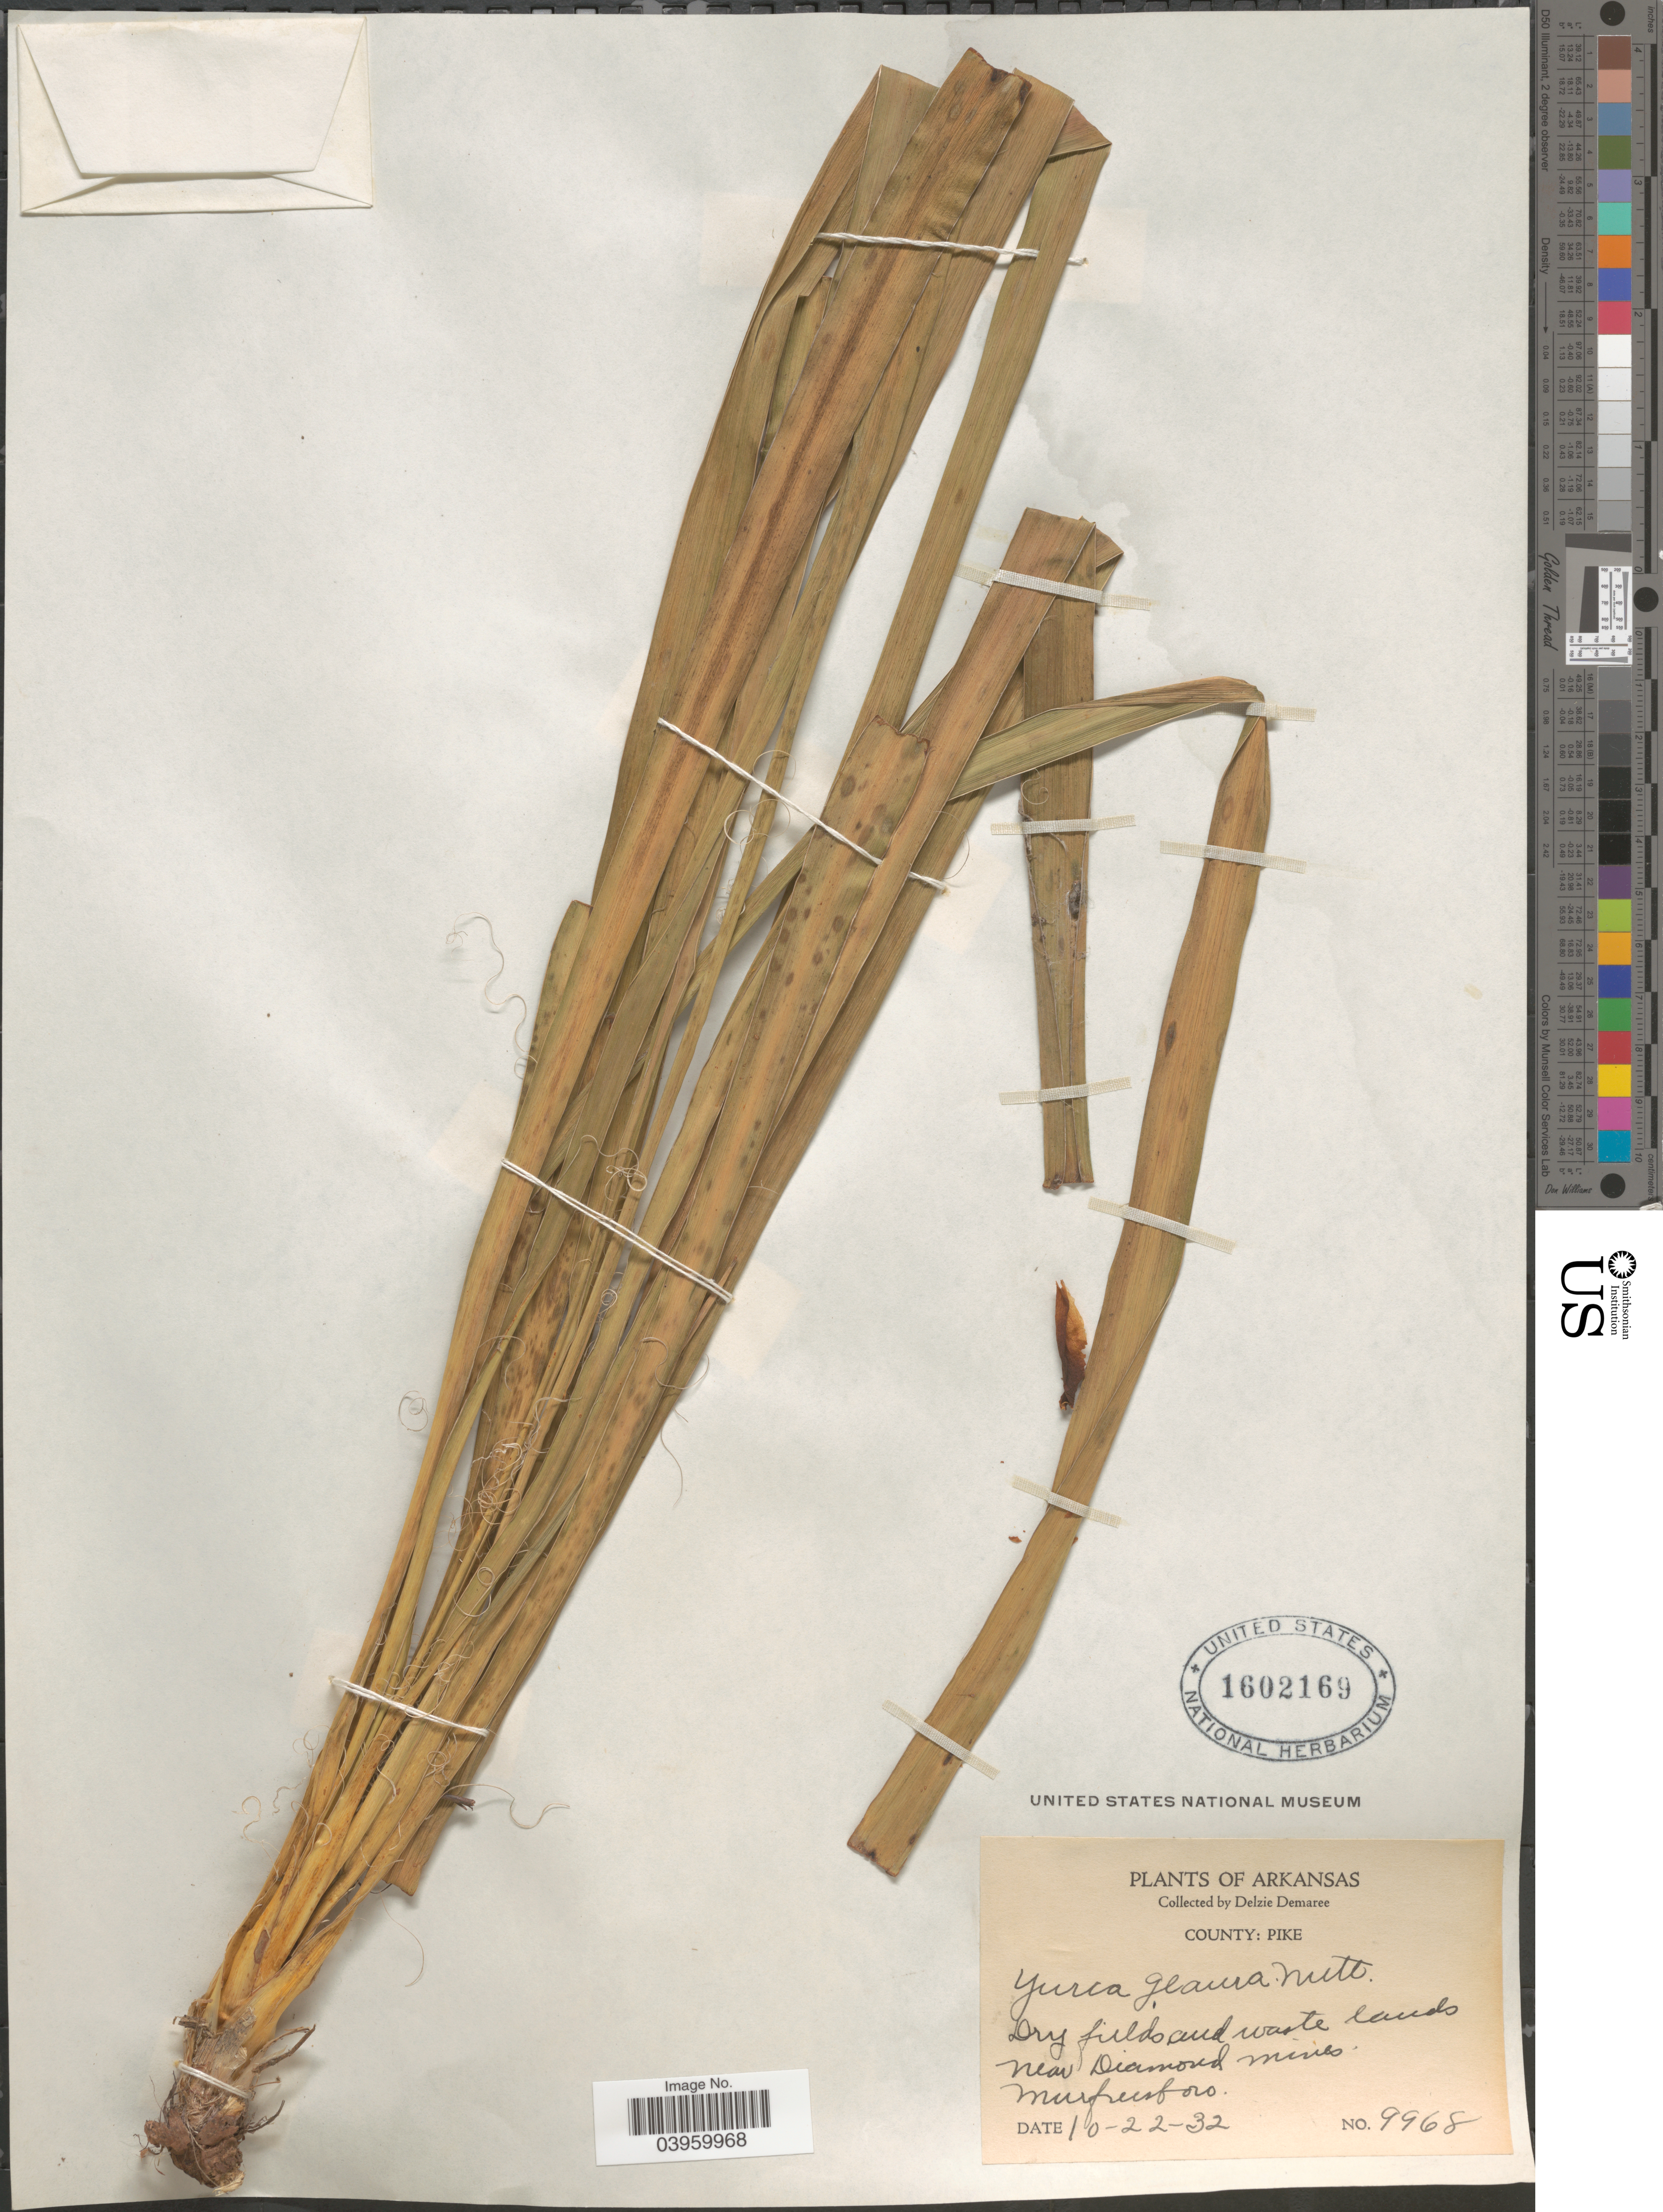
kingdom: Plantae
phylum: Tracheophyta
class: Liliopsida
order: Asparagales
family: Asparagaceae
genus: Yucca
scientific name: Yucca glauca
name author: Nutt.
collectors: D. Demaree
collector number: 9968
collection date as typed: Transcribed d/m/y: 22/10/32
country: United States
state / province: Arkansas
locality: County: Pike. Dry fields waste lands near Diamond Mines. Murfreesboro.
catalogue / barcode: US 1602169